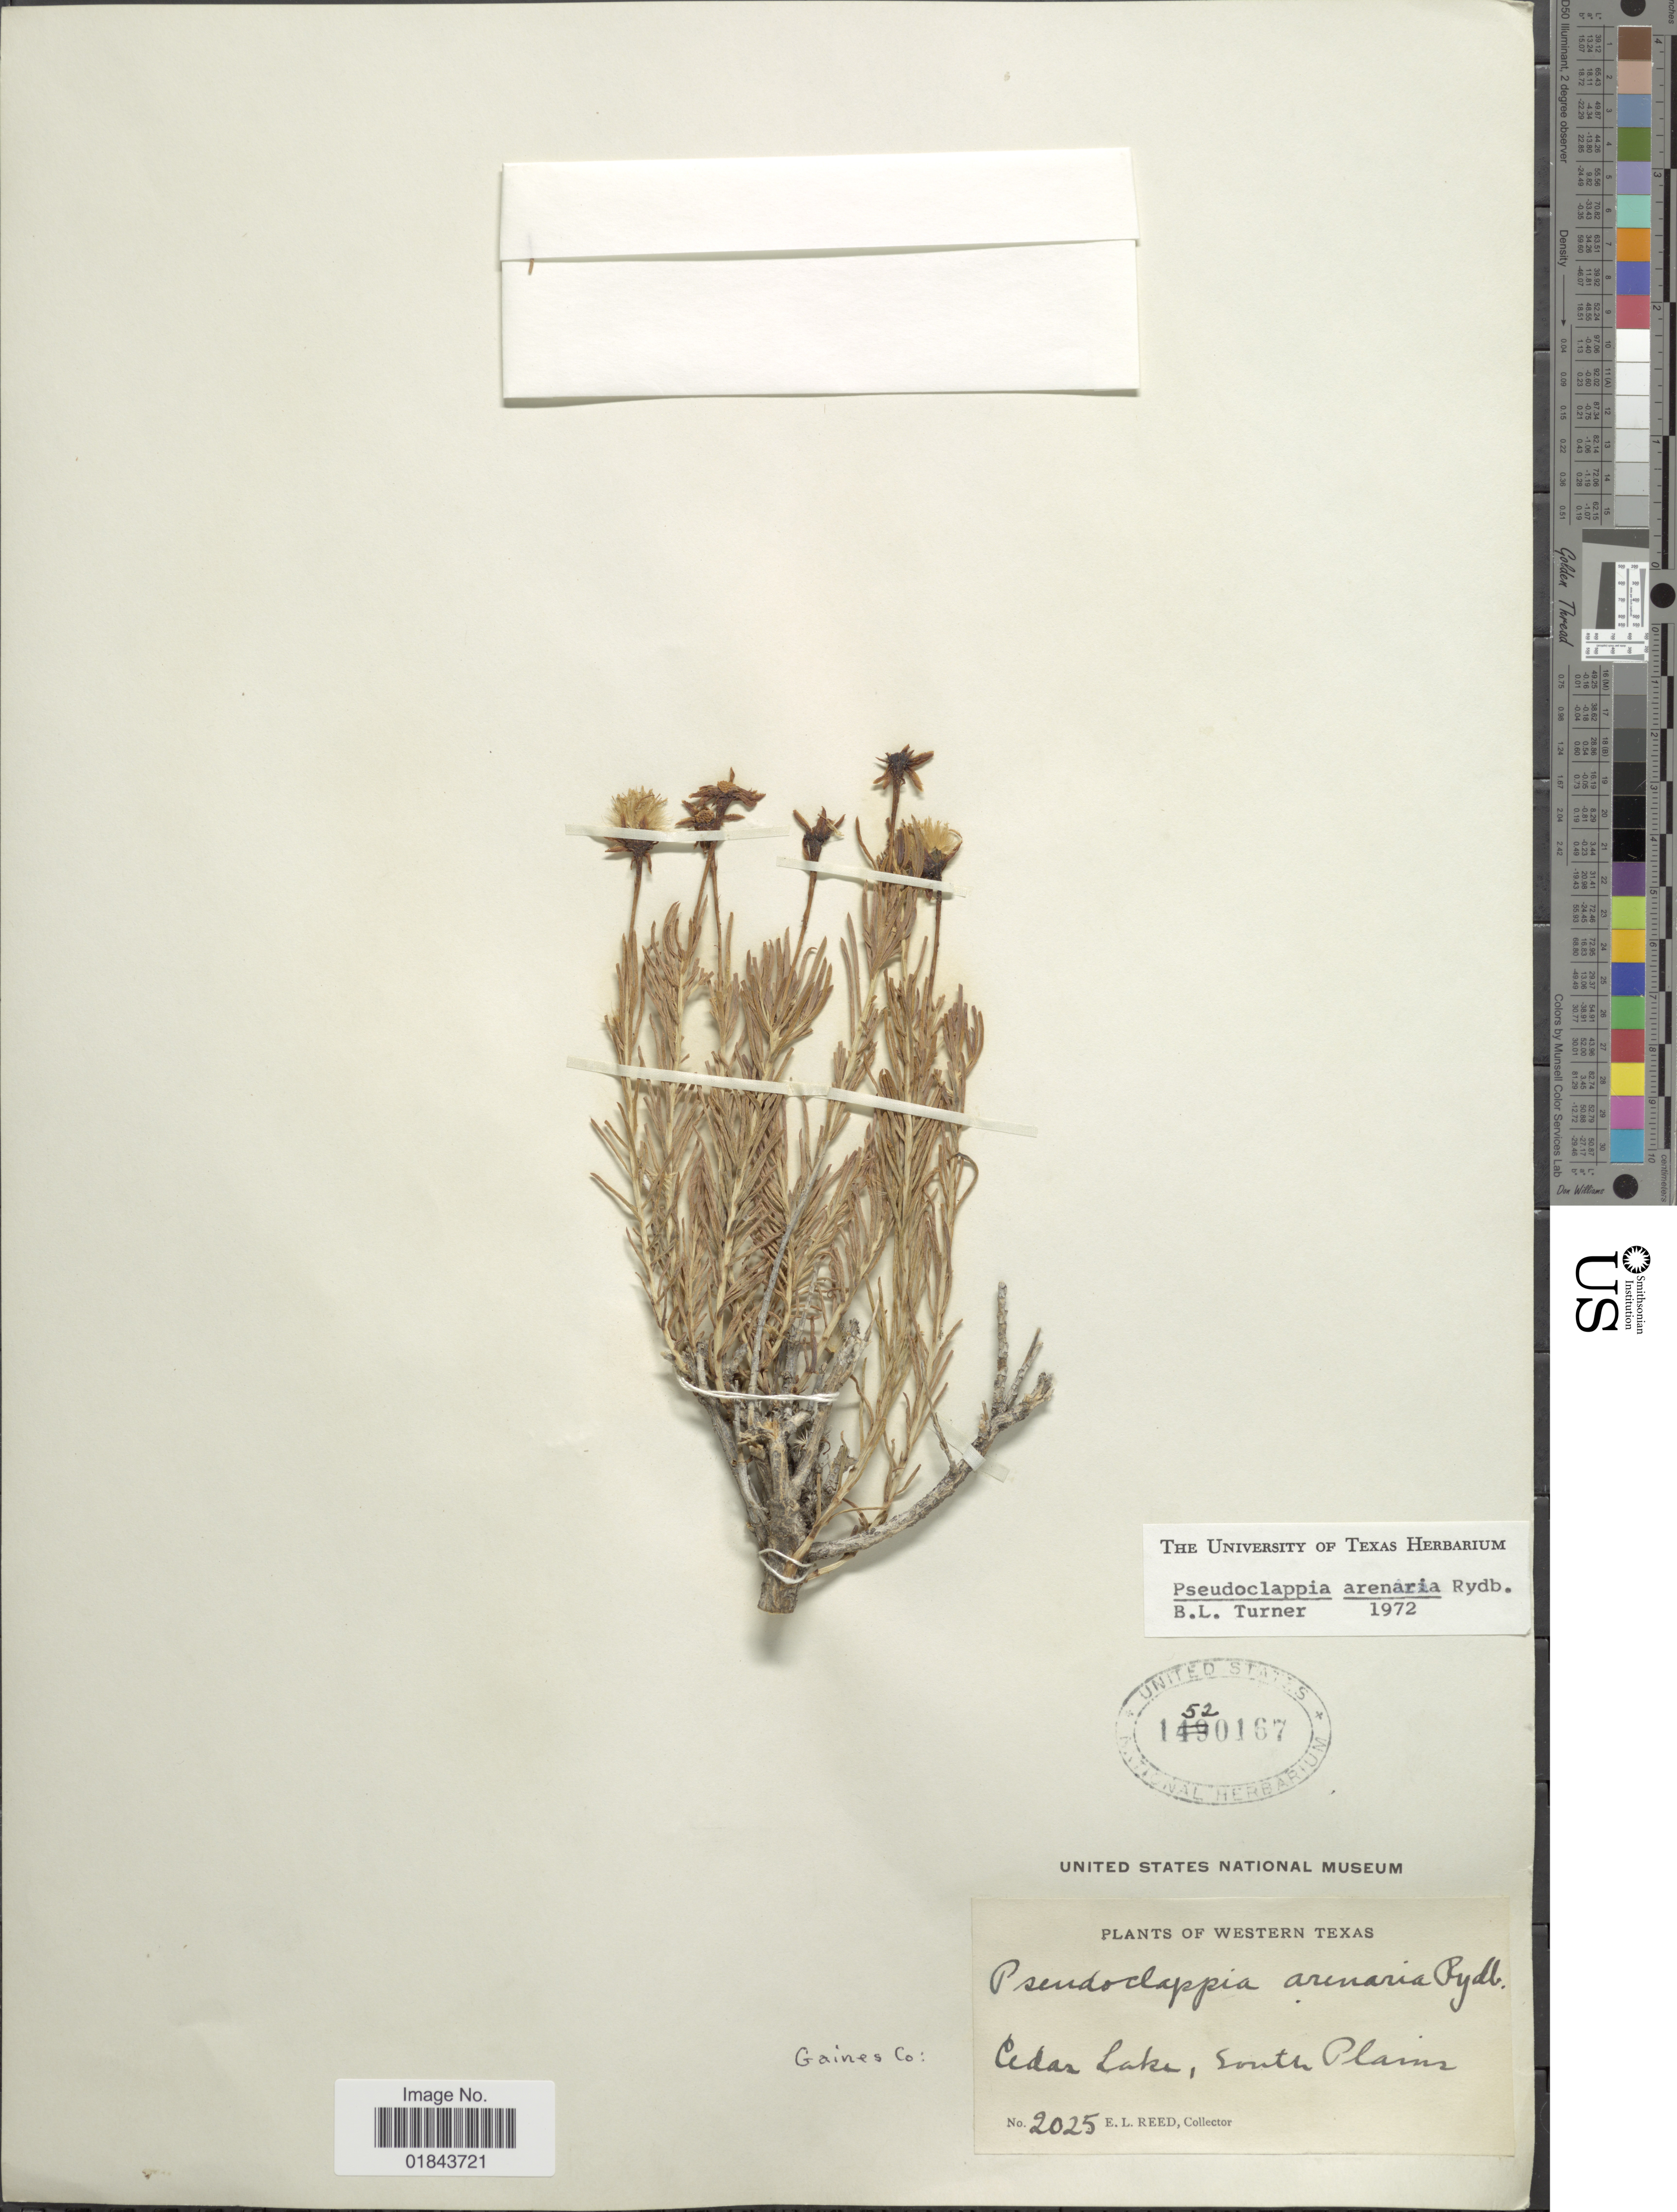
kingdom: Plantae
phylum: Tracheophyta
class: Magnoliopsida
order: Asterales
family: Asteraceae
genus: Pseudoclappia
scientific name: Pseudoclappia arenaria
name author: Rydb.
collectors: E. Reed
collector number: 2025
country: United States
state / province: Texas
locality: Western Texas. Cedar Lake, South Plains. Gaines Co.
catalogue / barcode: US 1520167